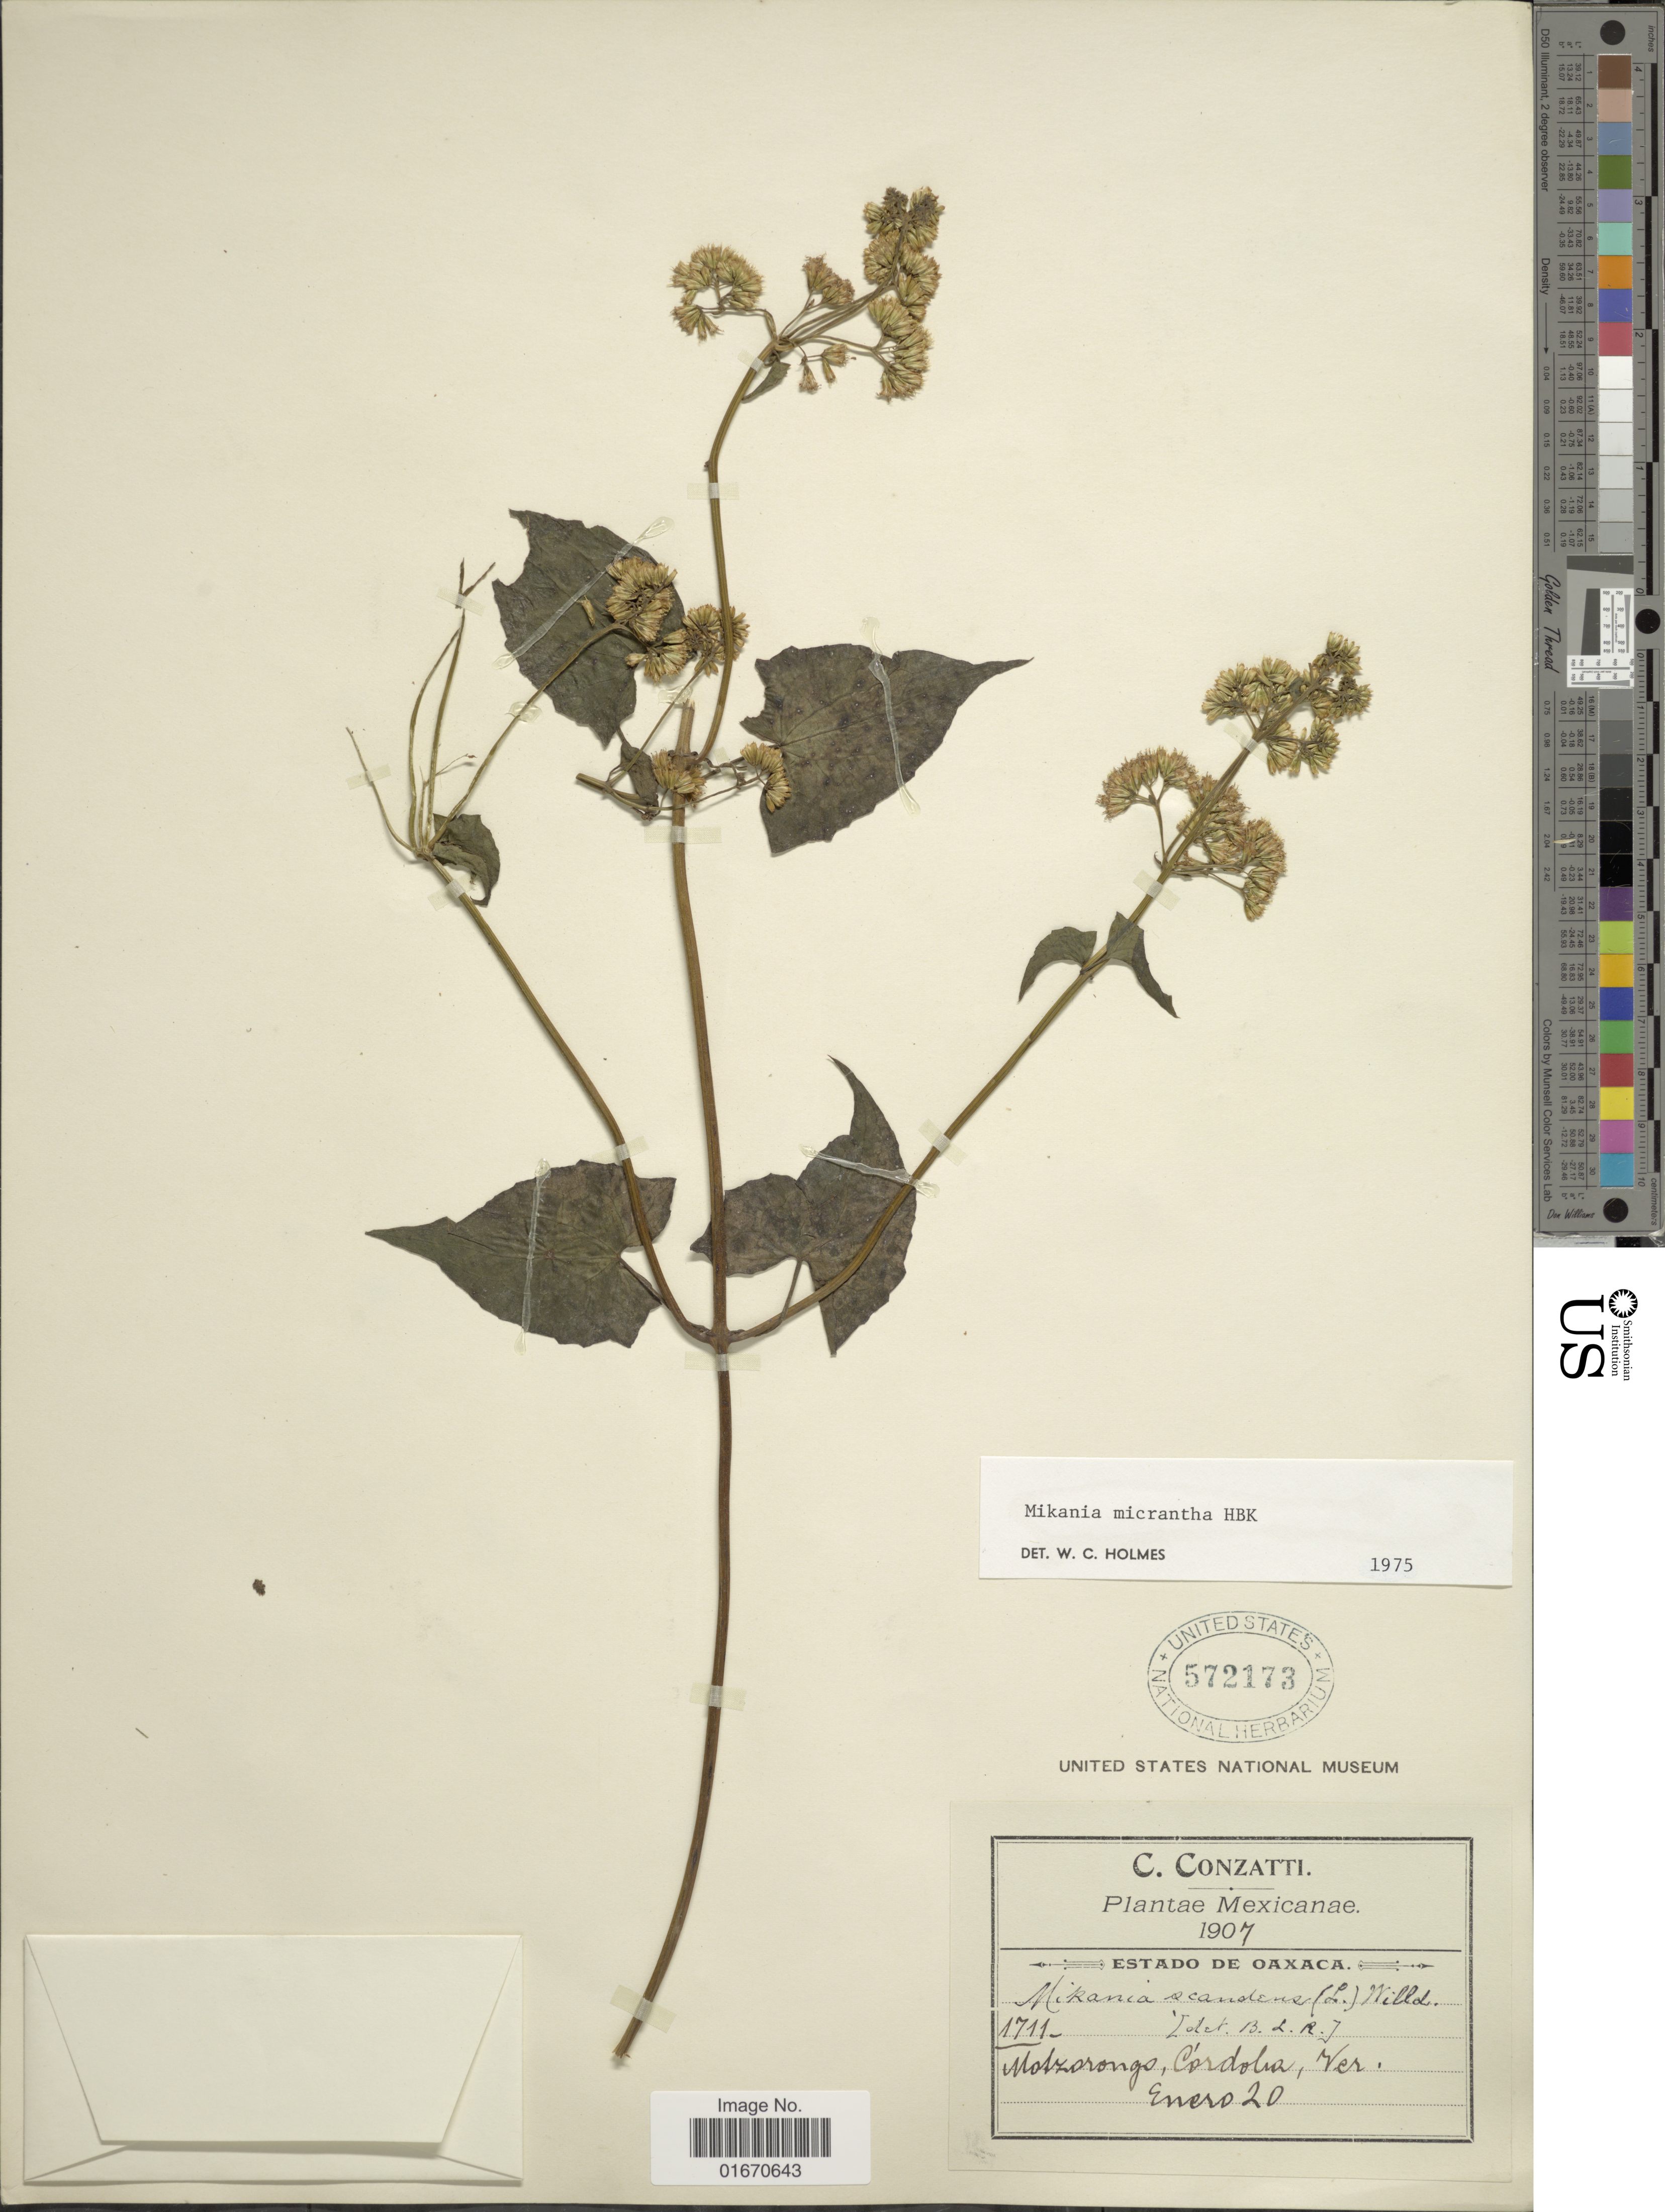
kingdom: Plantae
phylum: Tracheophyta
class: Magnoliopsida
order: Asterales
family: Asteraceae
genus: Mikania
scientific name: Mikania micrantha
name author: Kunth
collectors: C. Conzatti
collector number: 1711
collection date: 1907-01-20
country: Mexico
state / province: Veracruz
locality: Motzorongo, Cordoba Ver.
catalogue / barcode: US 572173